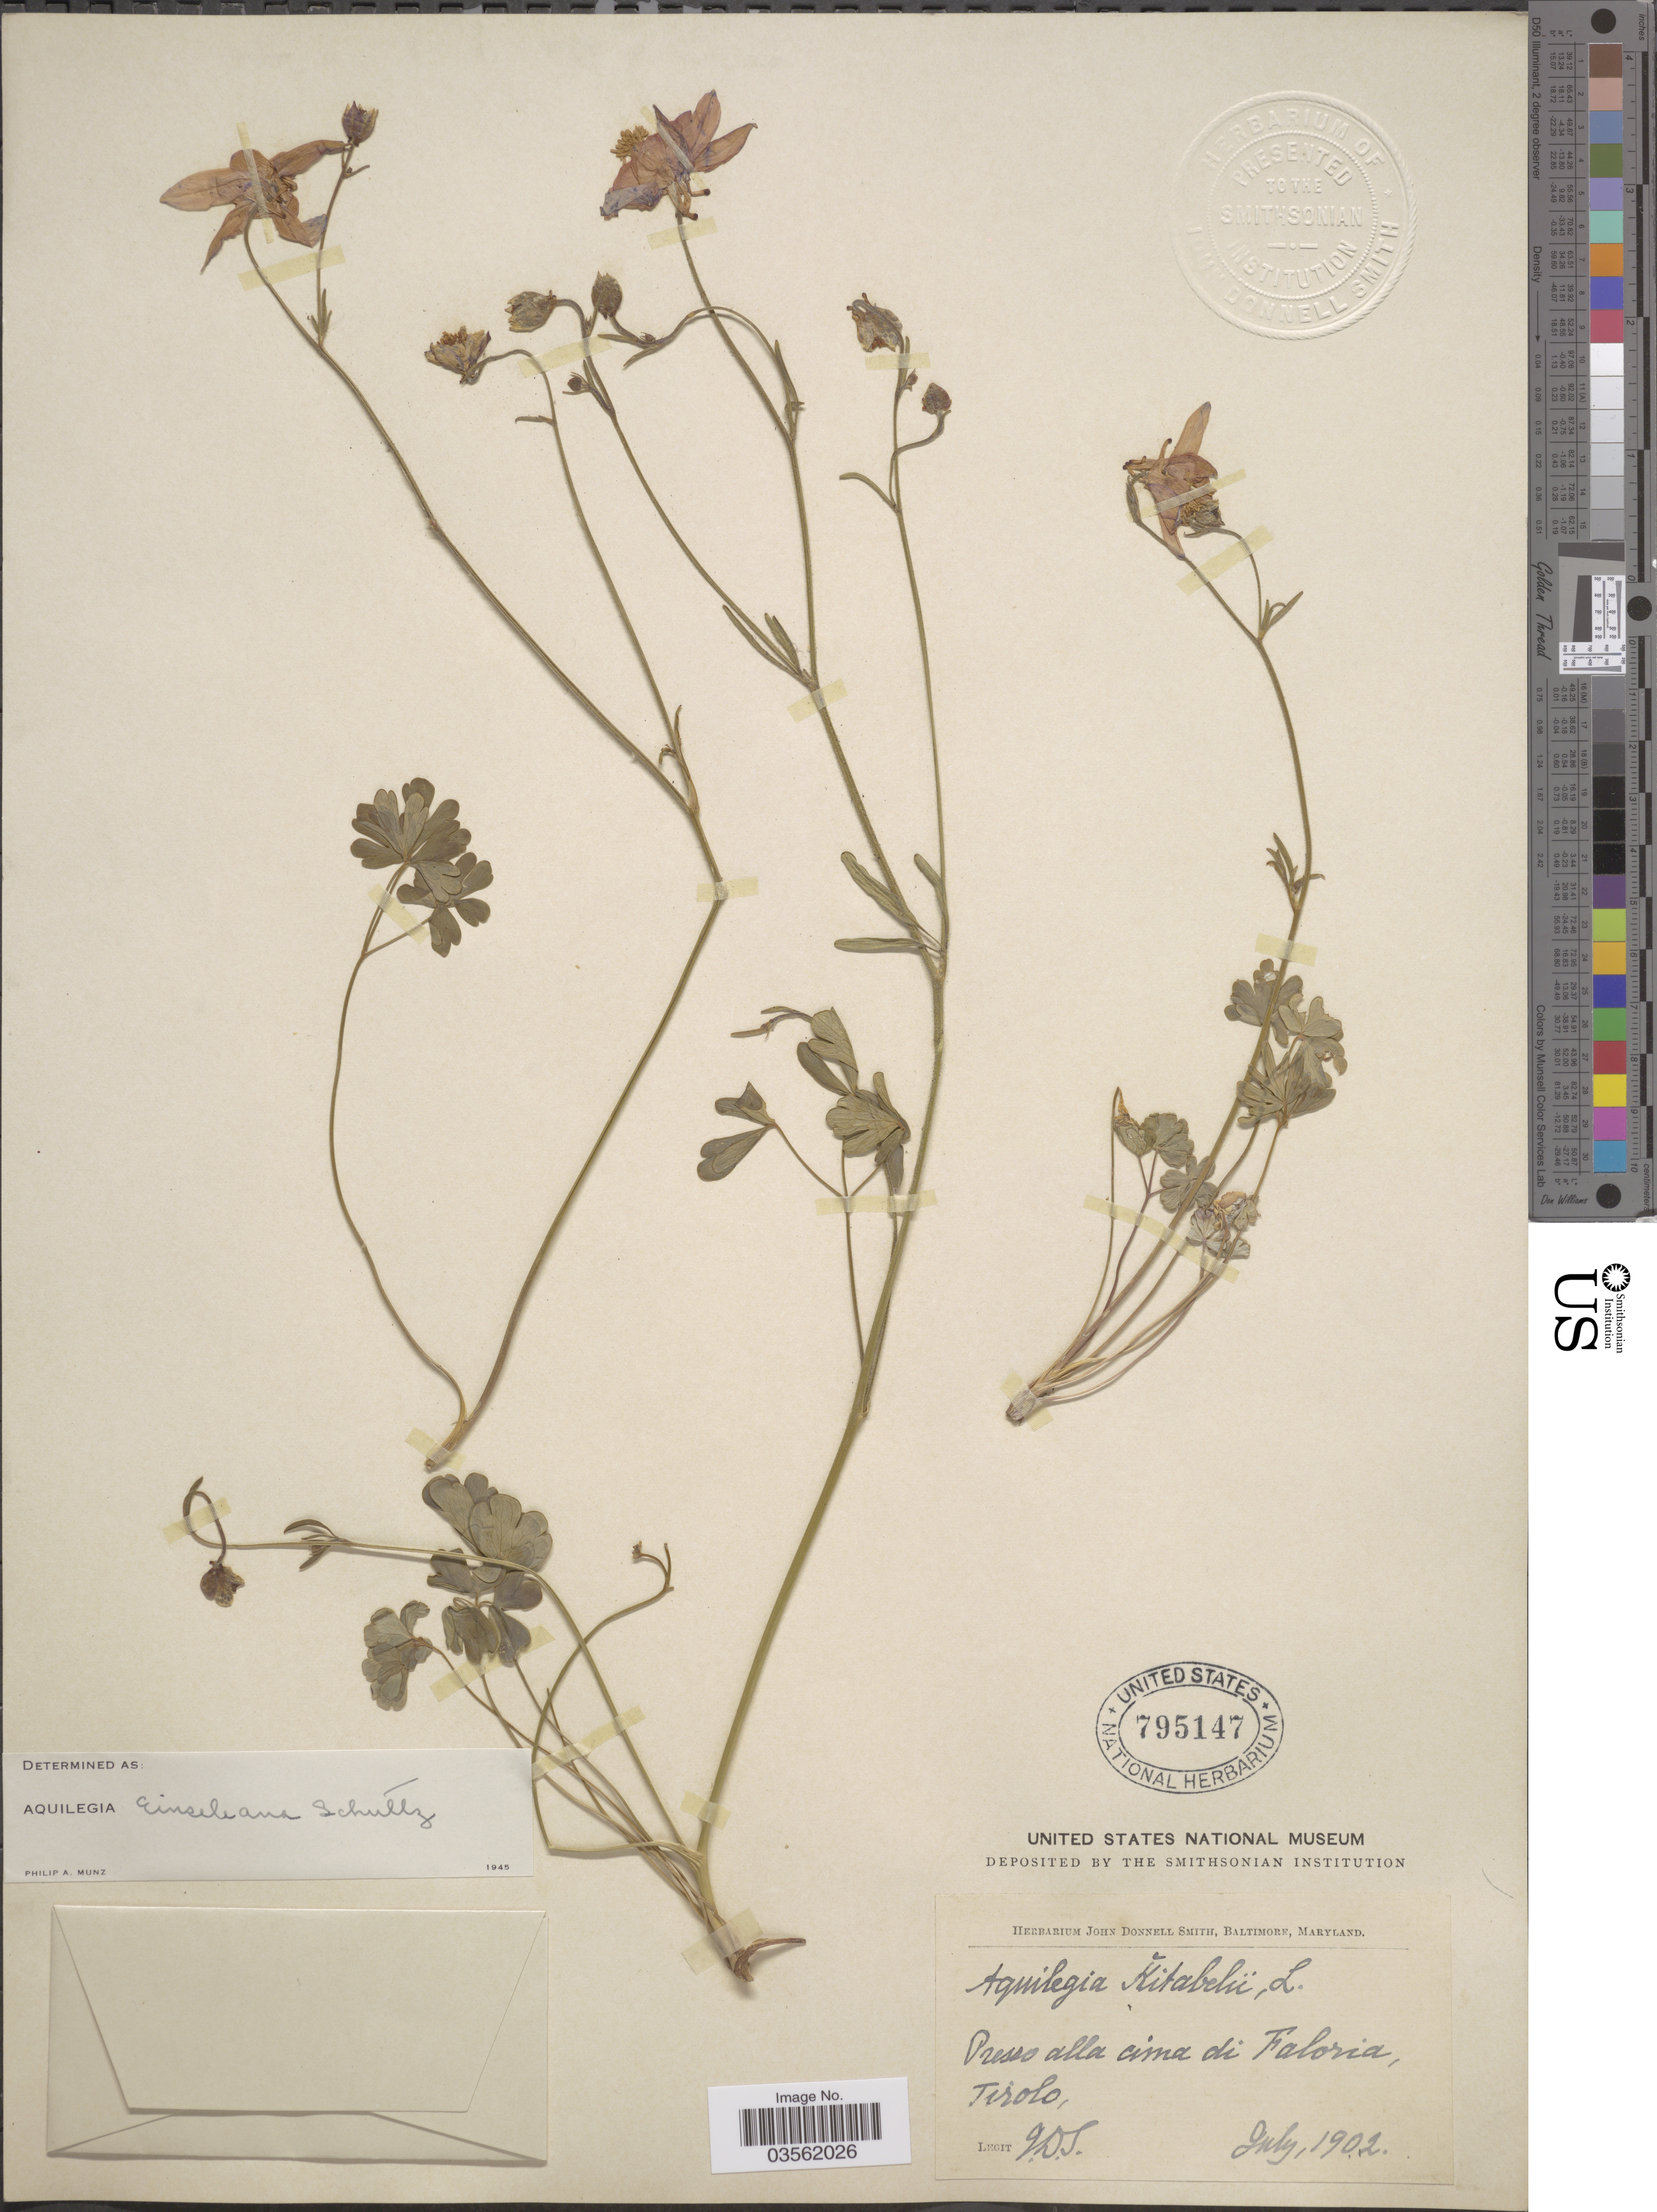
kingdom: Plantae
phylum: Tracheophyta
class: Magnoliopsida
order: Ranunculales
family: Ranunculaceae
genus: Aquilegia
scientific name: Aquilegia einseleana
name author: F.W. Schultz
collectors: J. Donnell Smith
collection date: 1902-07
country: Italy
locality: Presso alla cima di Faloria, Tirolo.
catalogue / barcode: US 795147